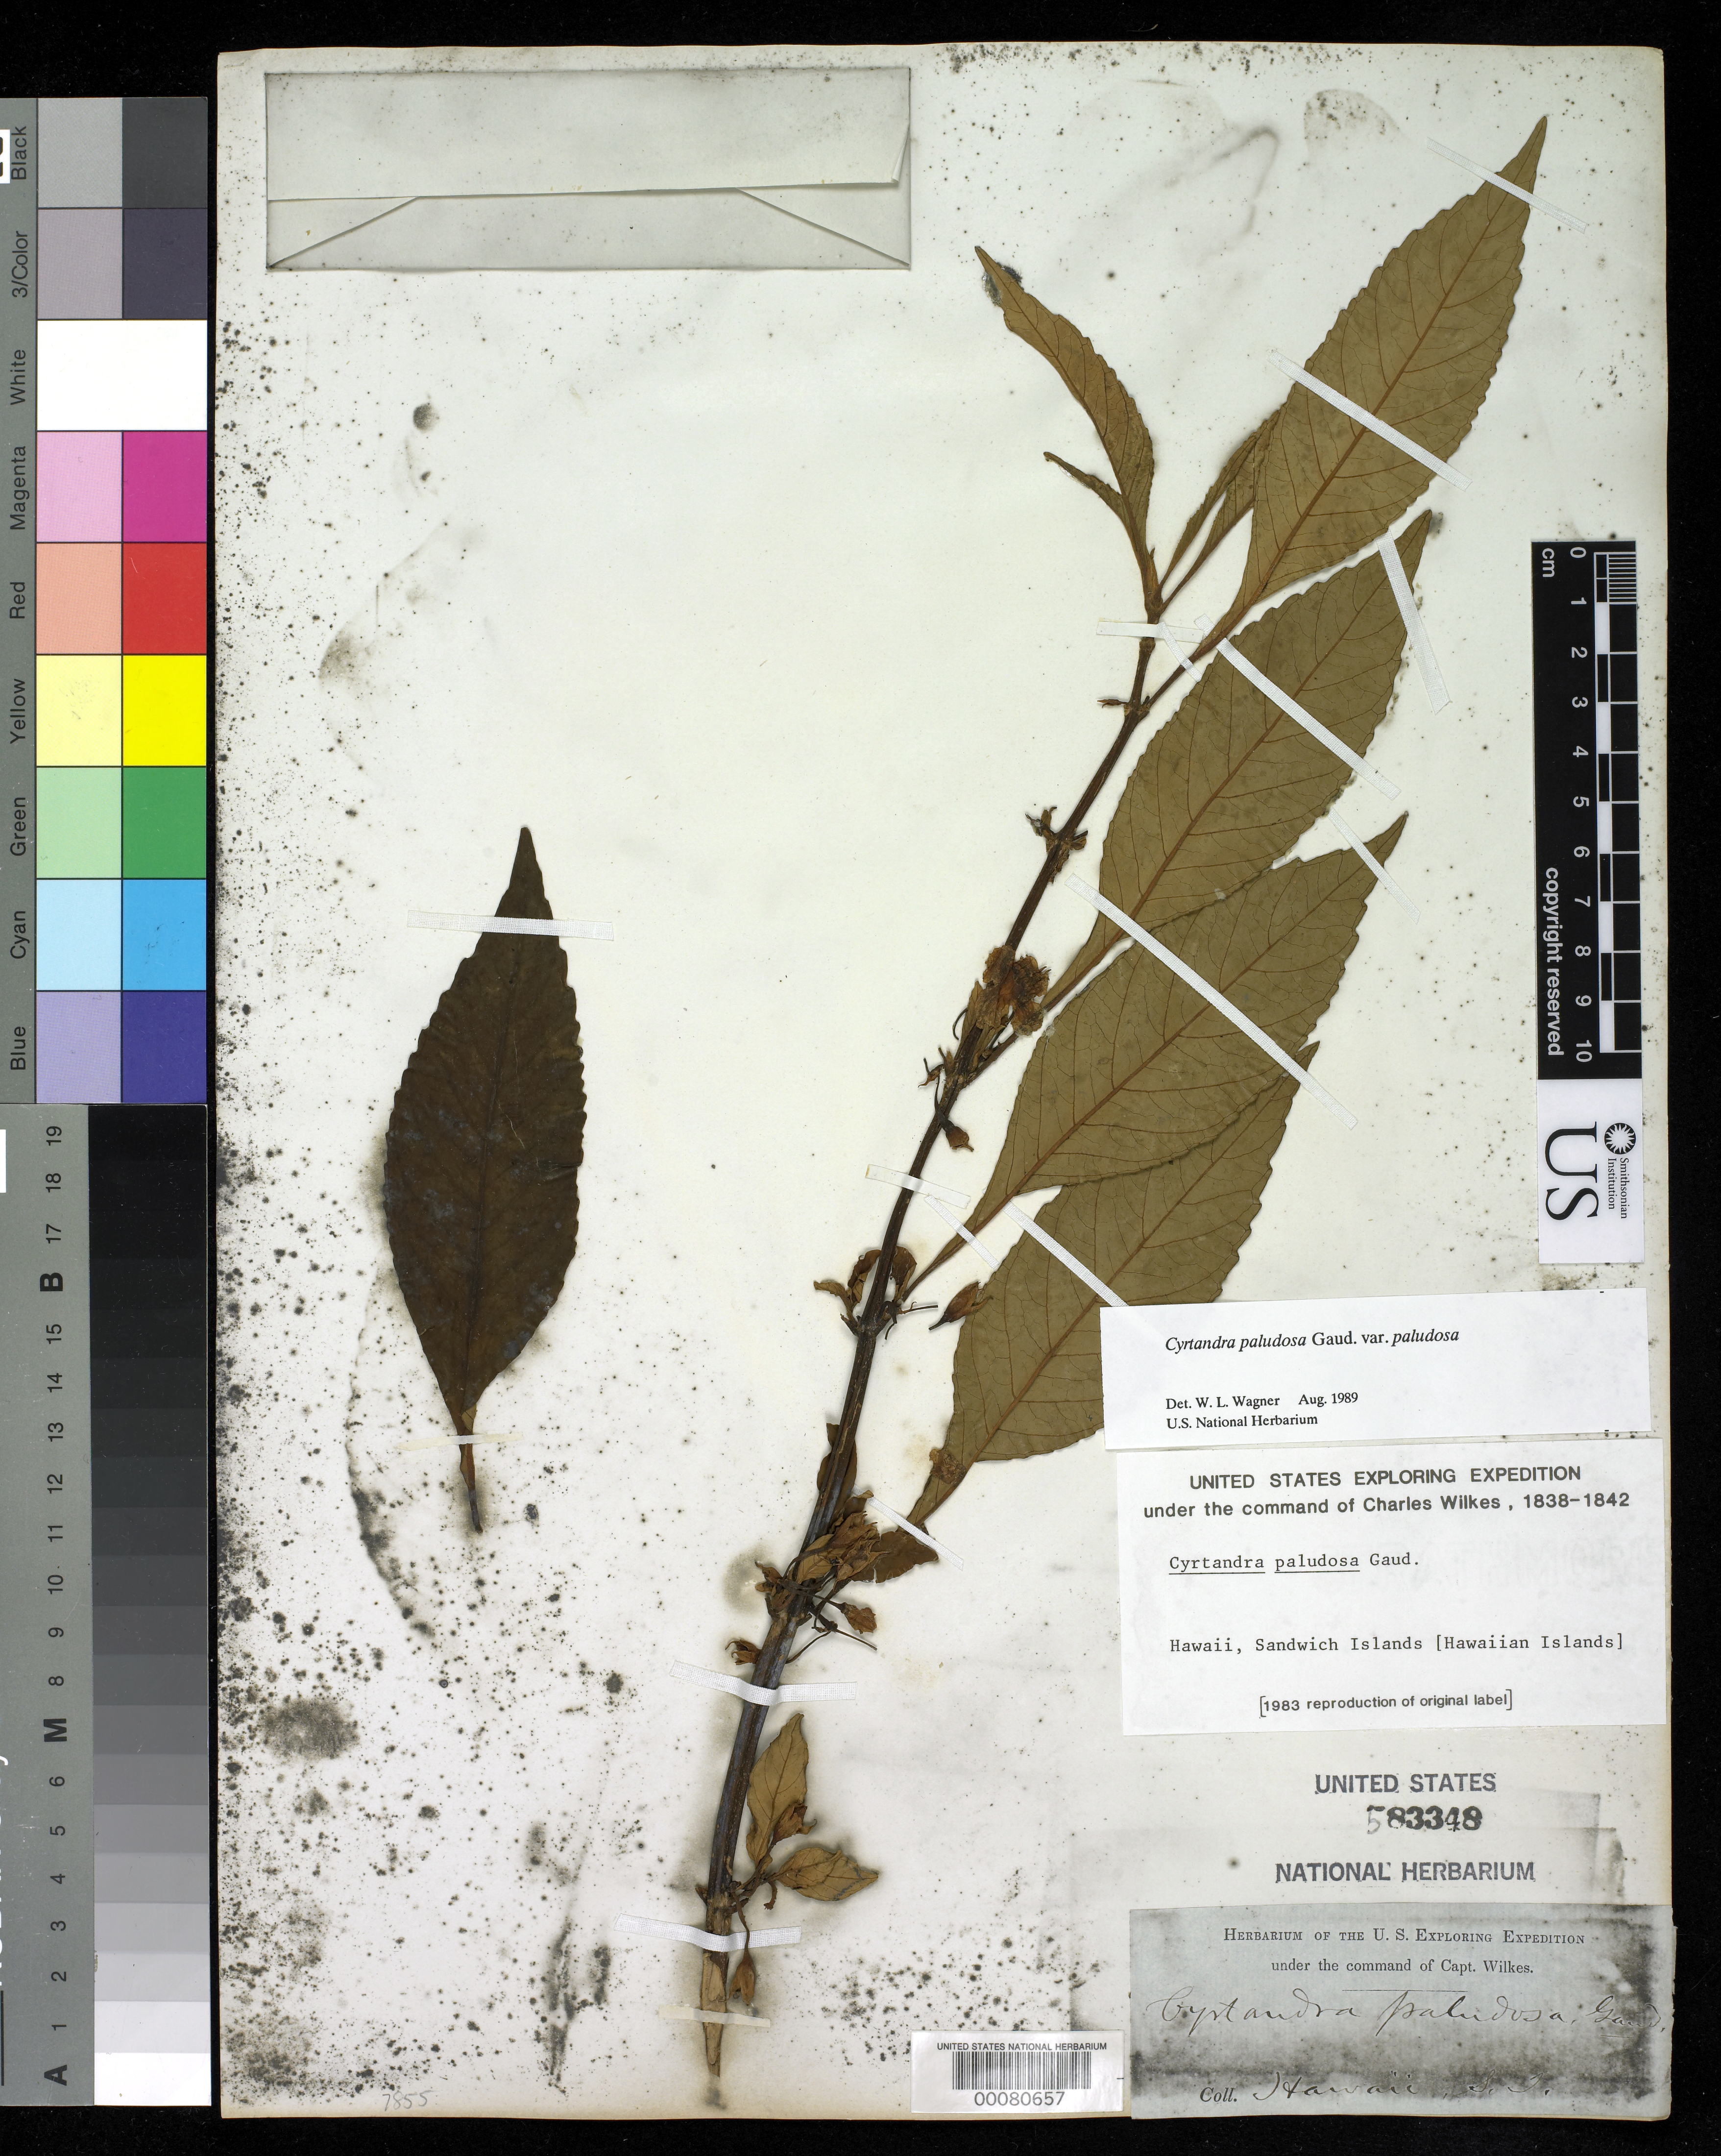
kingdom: Plantae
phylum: Tracheophyta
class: Magnoliopsida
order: Lamiales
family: Gesneriaceae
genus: Cyrtandra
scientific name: Cyrtandra paludosa var. paludosa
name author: Gaudich.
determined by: Wagner, W. L., (BOT), Smithsonian Institution - National Museum of Natural History (UNITED STATES)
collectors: Wilkes Explor. Exped.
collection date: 1838/1842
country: United States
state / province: Hawaii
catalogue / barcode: US 583348